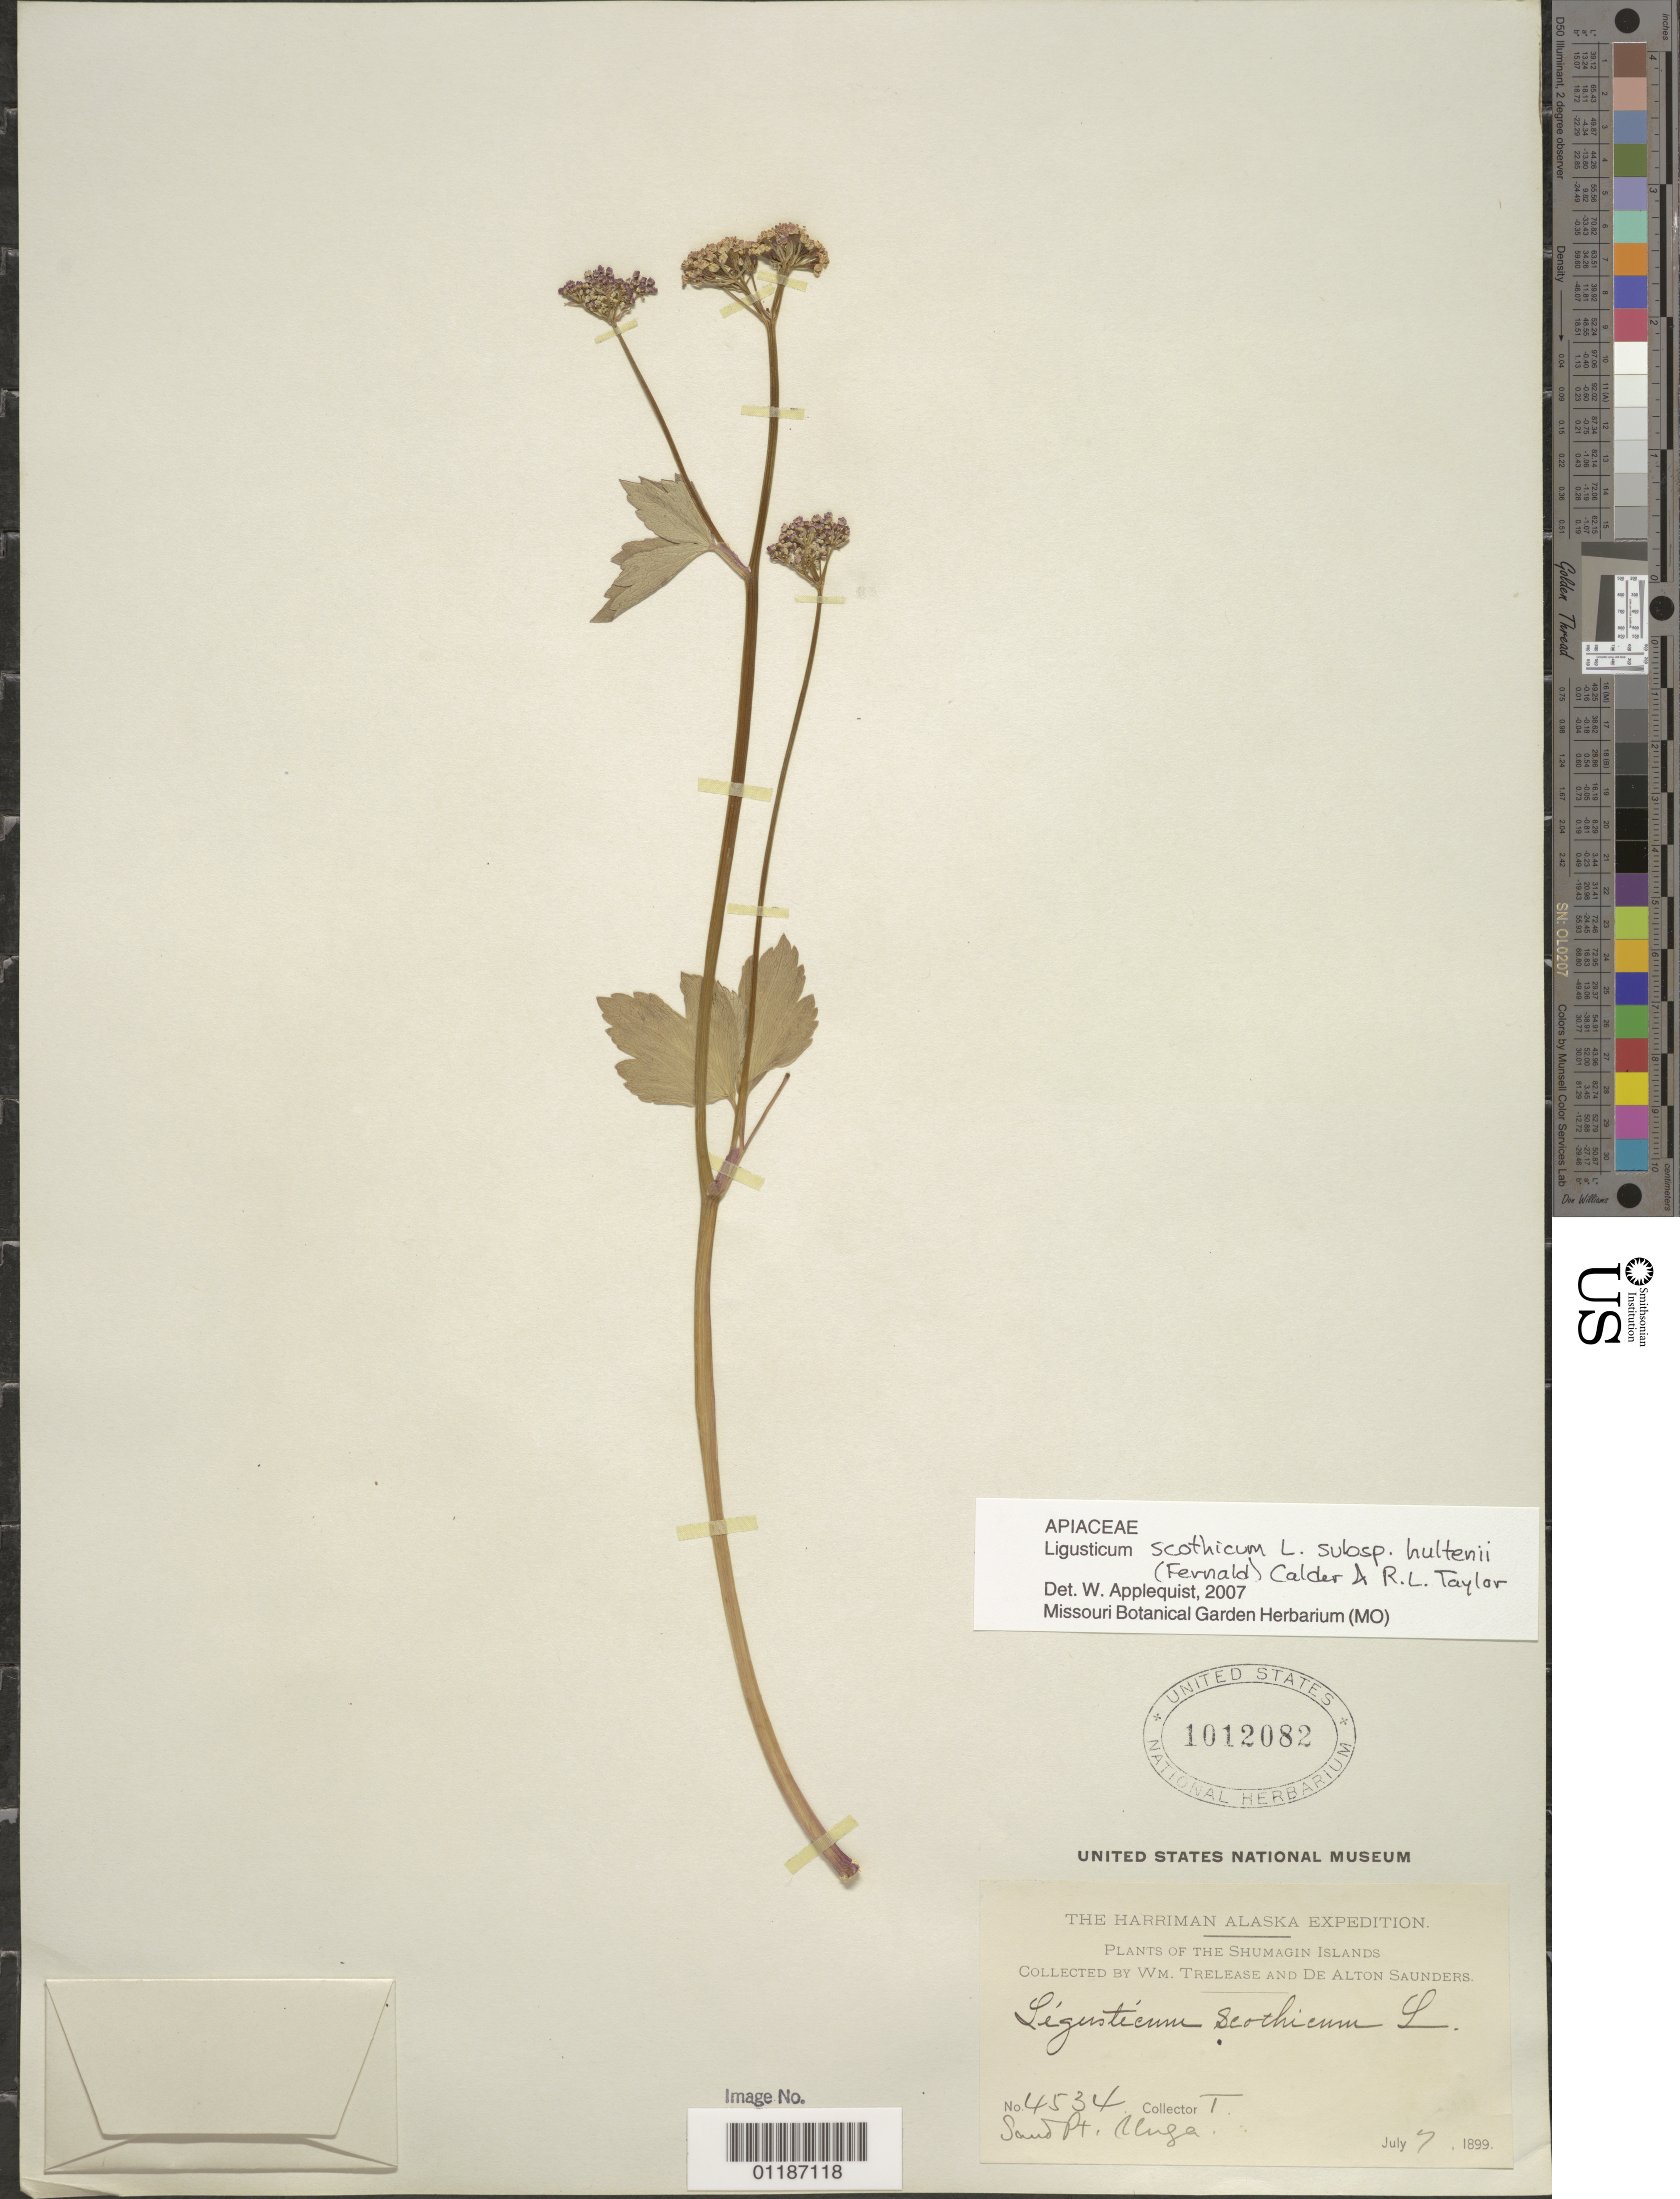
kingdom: Plantae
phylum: Tracheophyta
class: Magnoliopsida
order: Apiales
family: Apiaceae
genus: Ligusticum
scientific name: Ligusticum scoticum subsp. hultenii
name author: (Fernald) Calder & Roy L. Taylor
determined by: Applequist, W. L.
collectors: W. Trelease & D. Saunders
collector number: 4534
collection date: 1899-07-07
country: United States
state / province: Alaska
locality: Unga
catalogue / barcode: US 1012082